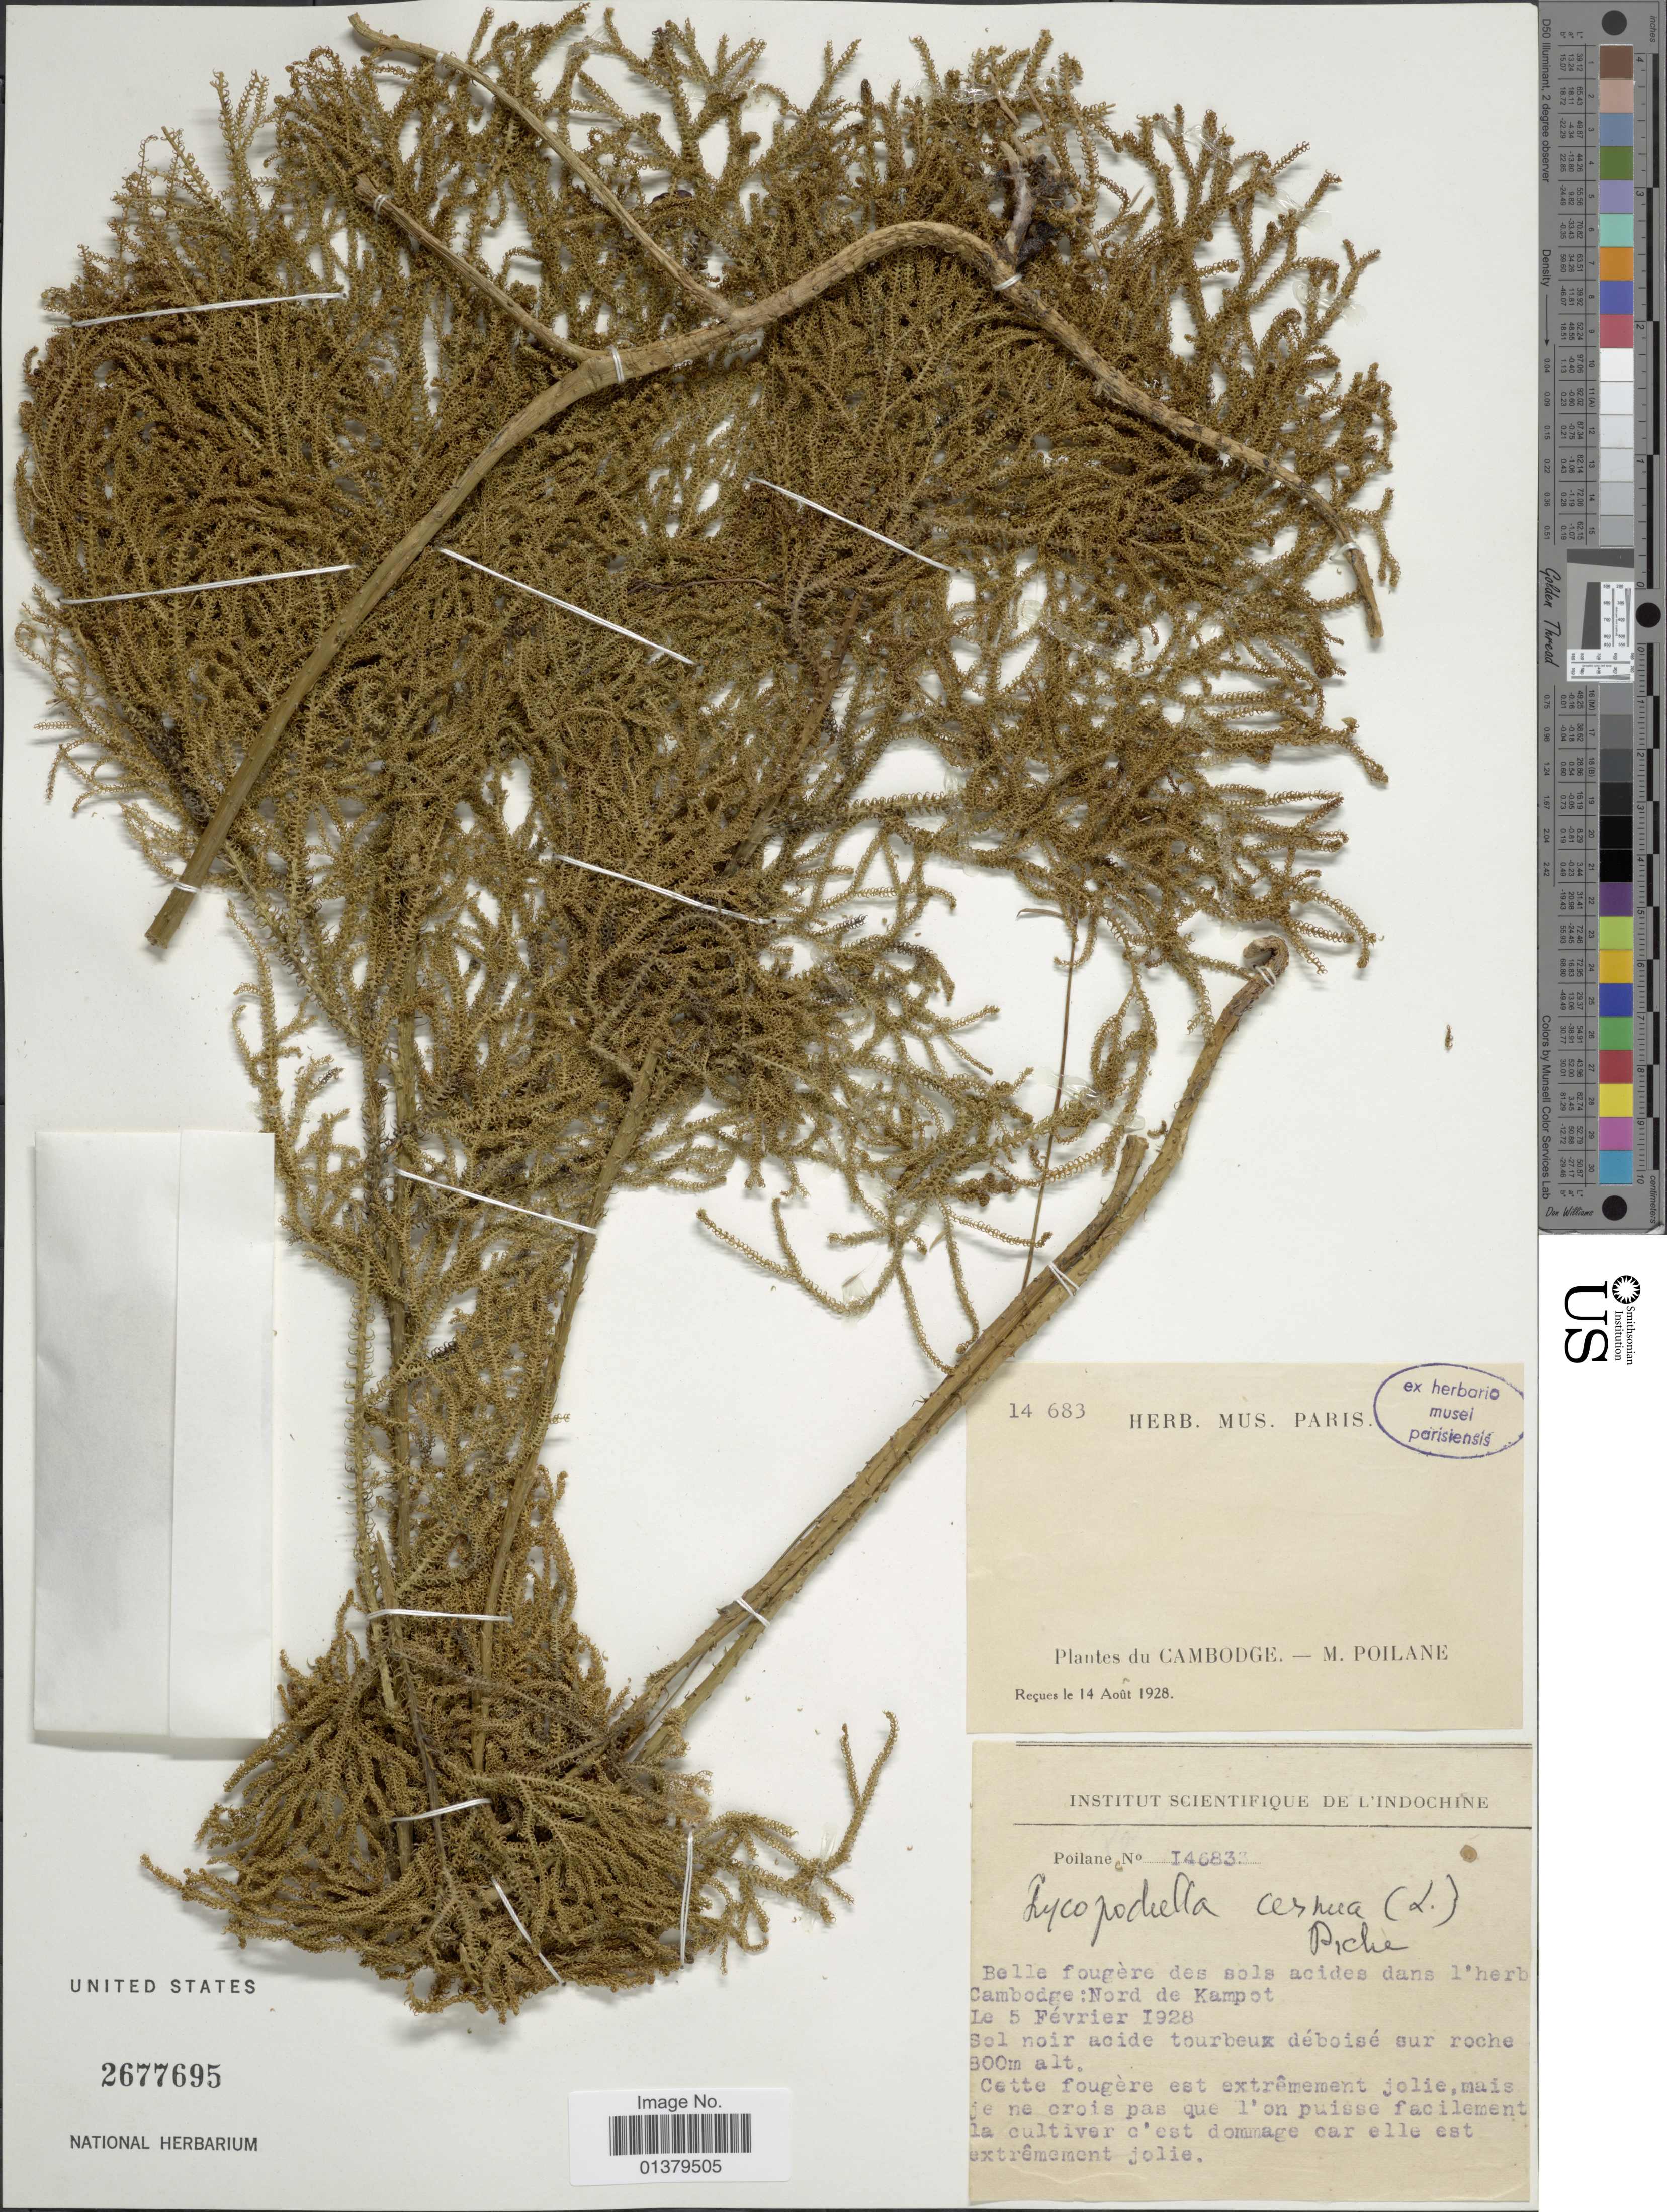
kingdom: Plantae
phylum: Tracheophyta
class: Lycopodiopsida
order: Lycopodiales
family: Lycopodiaceae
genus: Palhinhaea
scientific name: Palhinhaea cernua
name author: (L.) Vasc. & Franco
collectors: M. Poilane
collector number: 14683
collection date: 1928-02-05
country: Cambodia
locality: Nord de Kampot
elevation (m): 800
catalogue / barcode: US 2677695